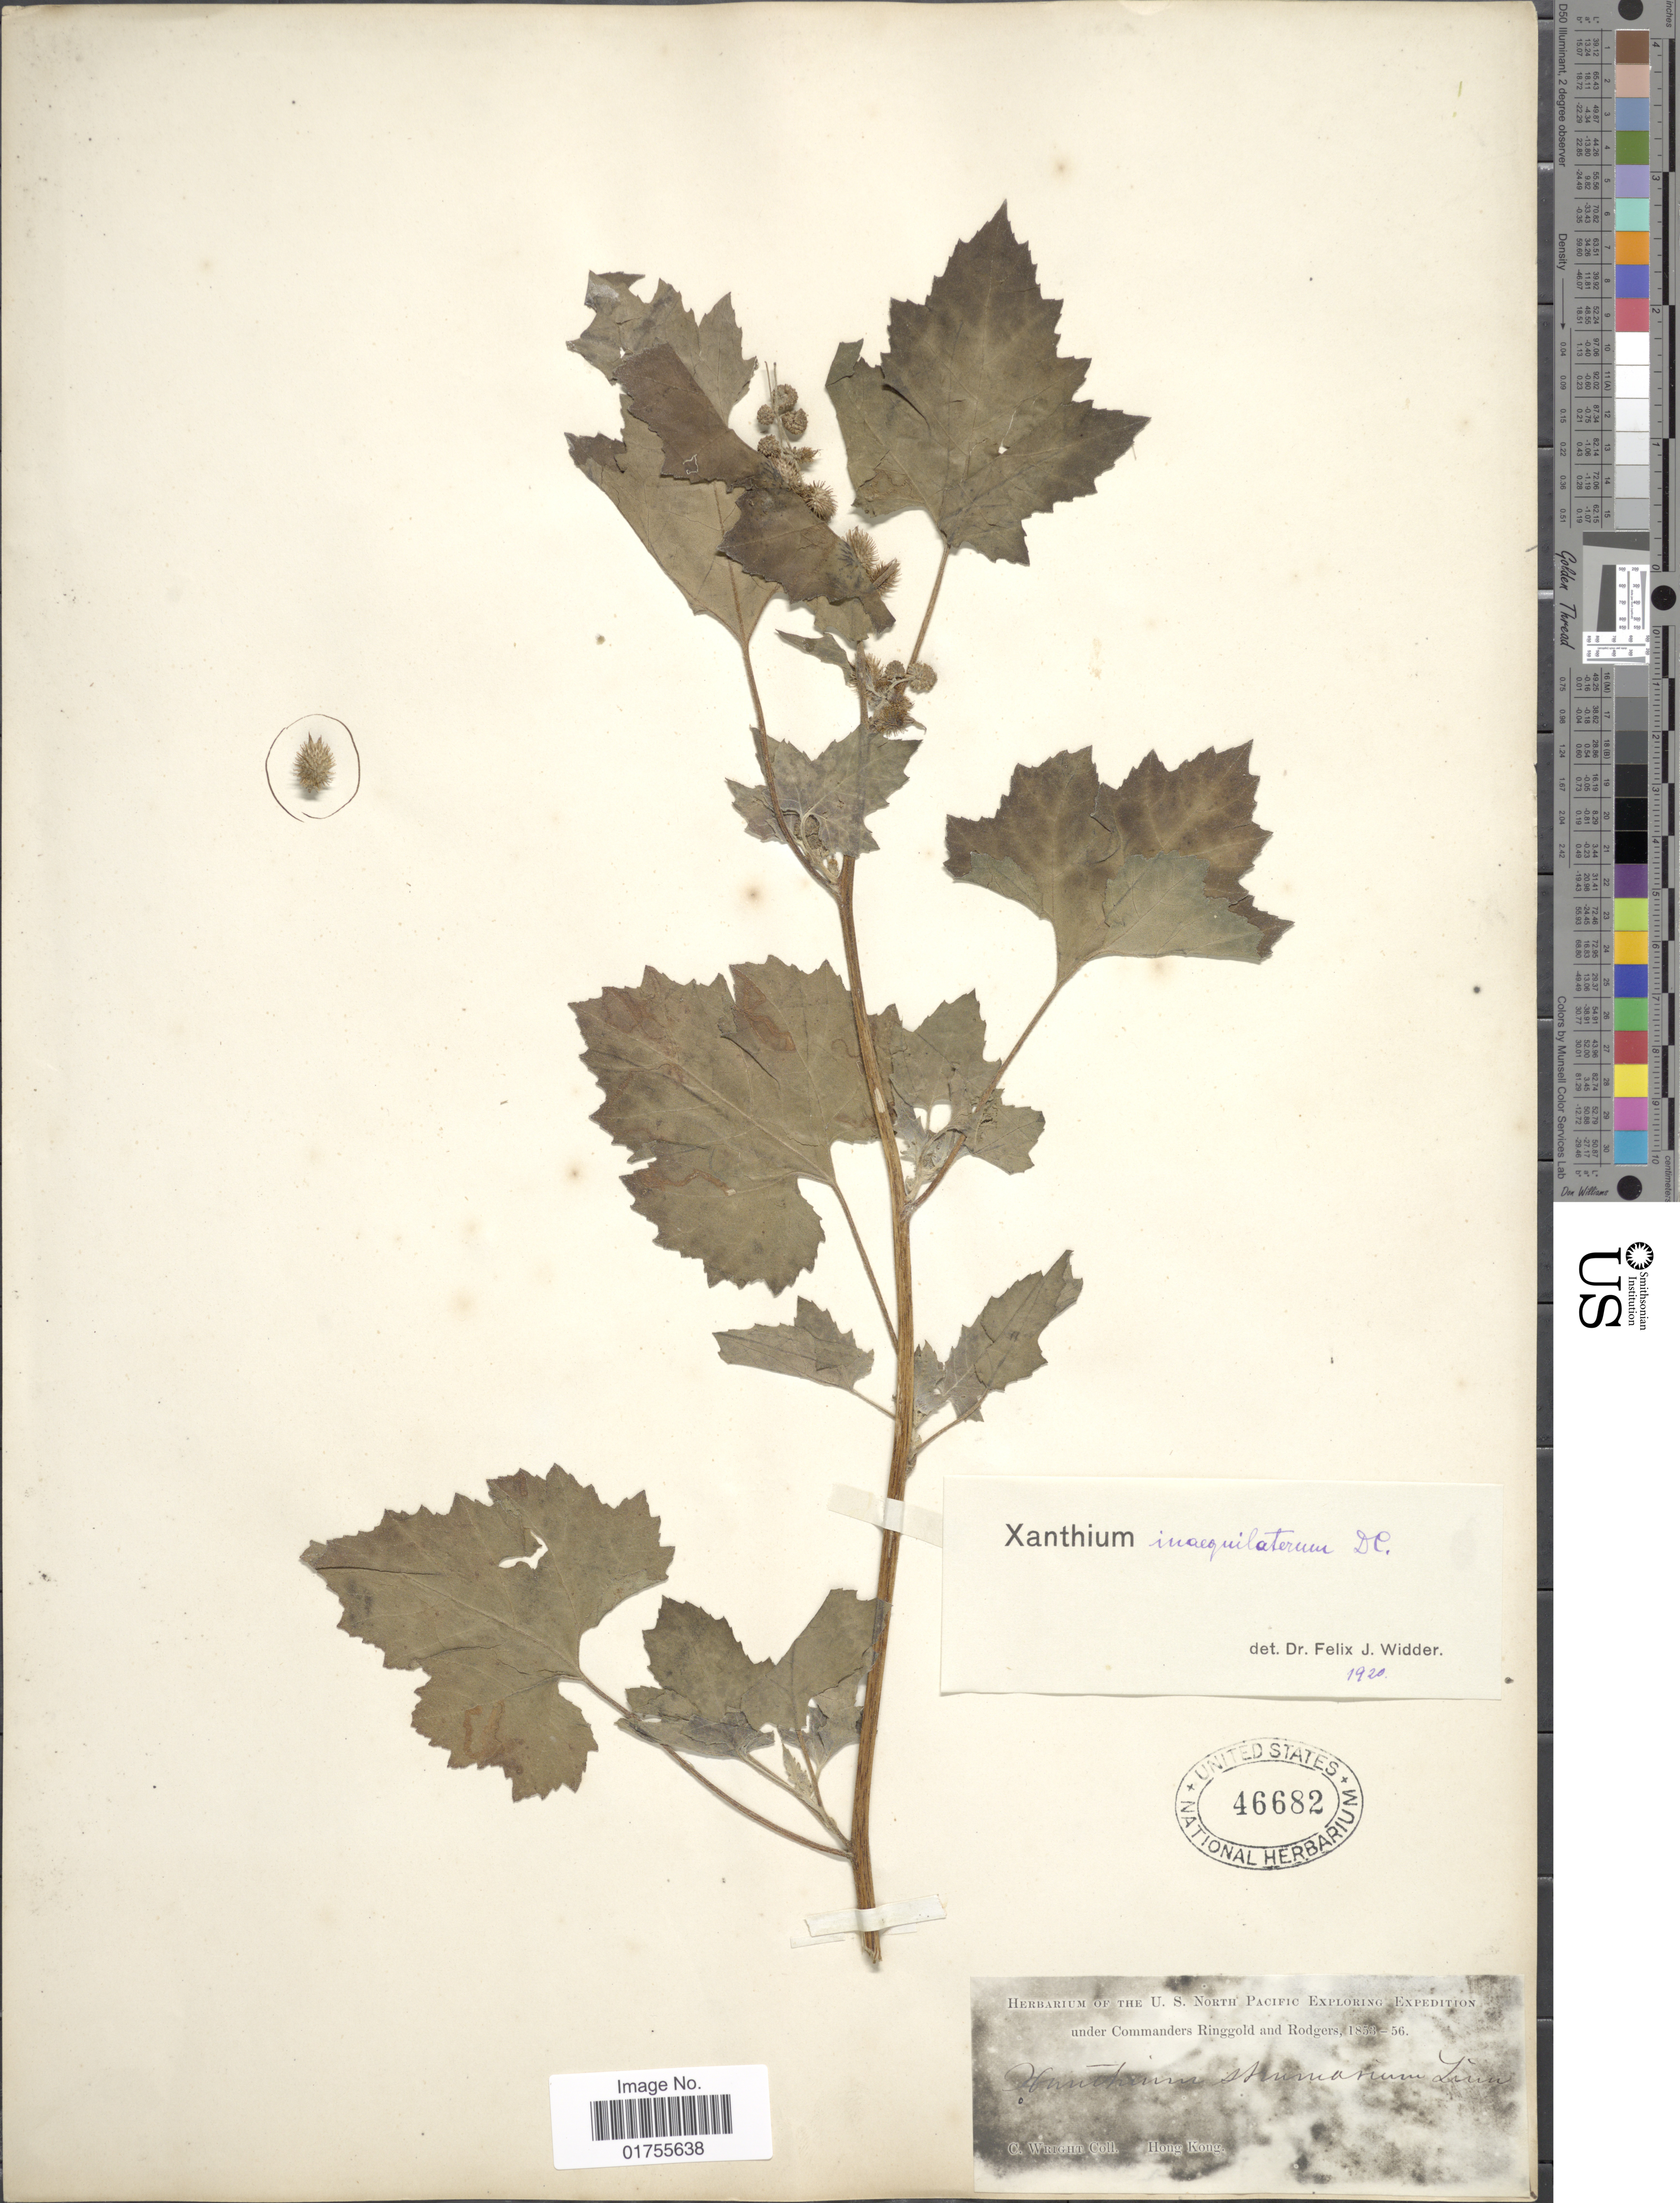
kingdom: Plantae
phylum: Tracheophyta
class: Magnoliopsida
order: Asterales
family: Asteraceae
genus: Xanthium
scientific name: Xanthium brasilicum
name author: Vell.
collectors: C. Wright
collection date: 1853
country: China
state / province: Hong Kong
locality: North Pacific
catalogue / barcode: US 46682